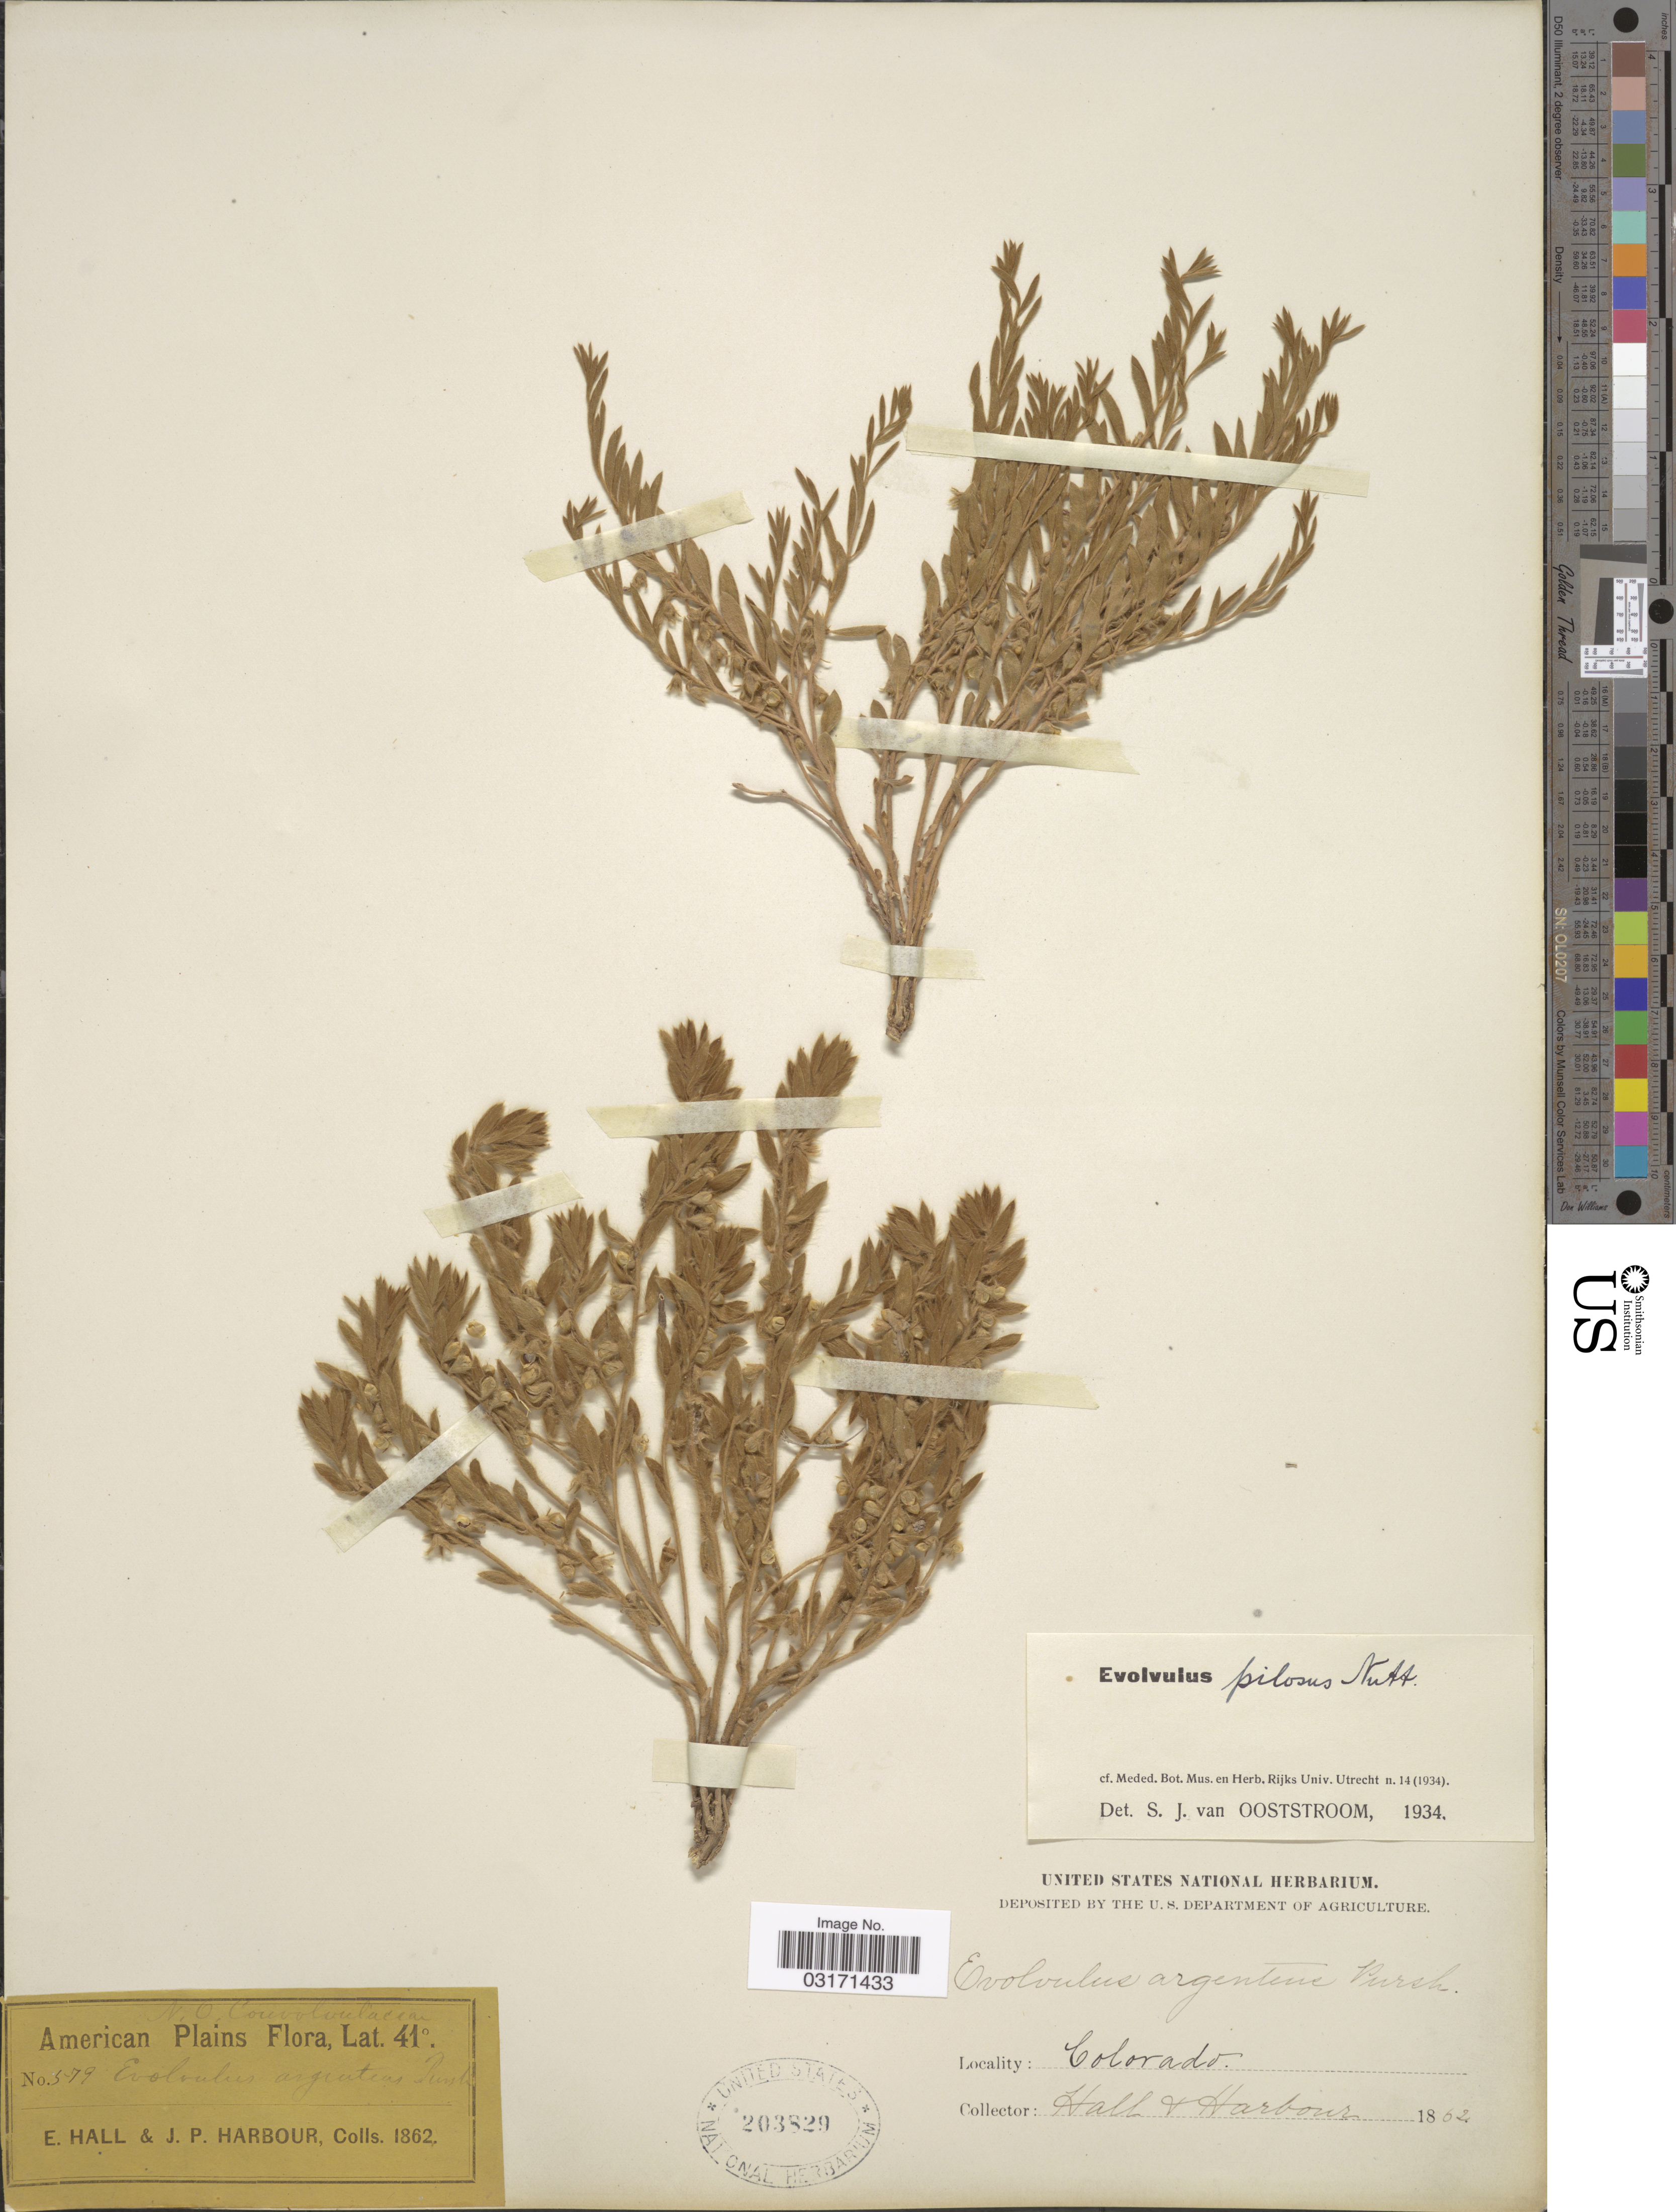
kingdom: Plantae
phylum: Tracheophyta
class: Magnoliopsida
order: Solanales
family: Convolvulaceae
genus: Evolvulus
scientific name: Evolvulus pilosus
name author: Roxb.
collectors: E. Hall & J. Harbour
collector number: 579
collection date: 1862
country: United States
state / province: Colorado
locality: American Plains.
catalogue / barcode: US 203829